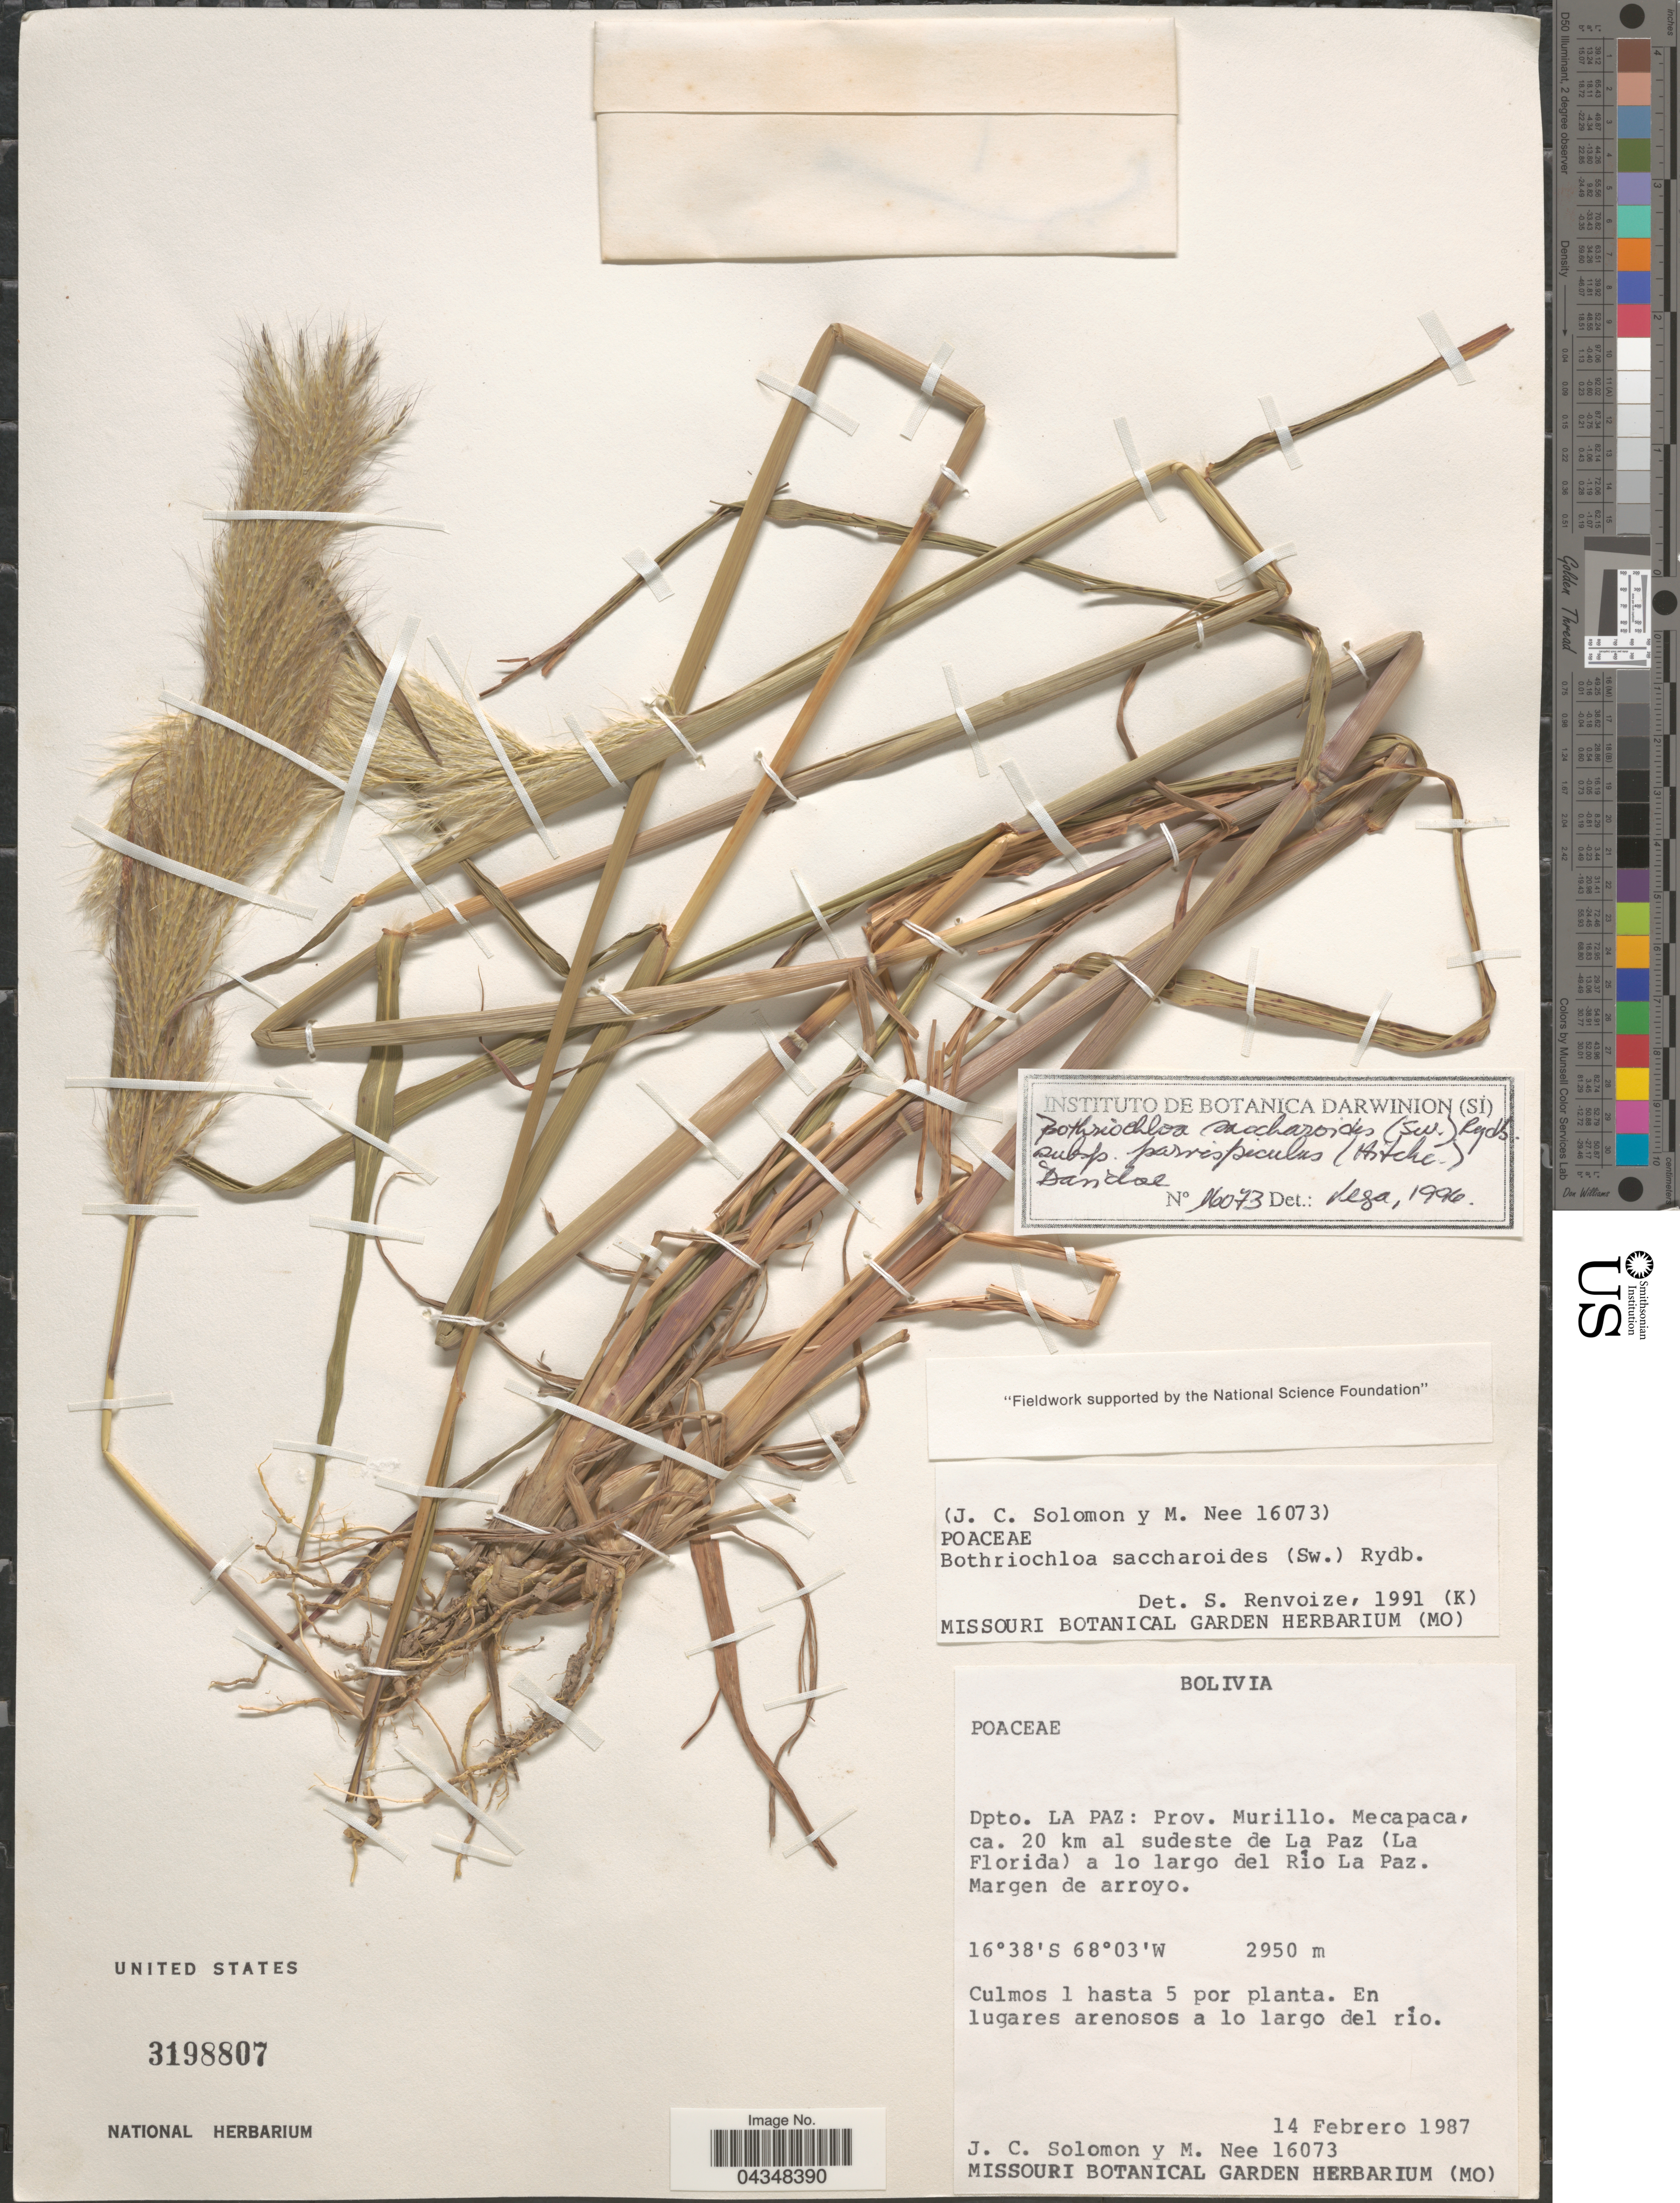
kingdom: Plantae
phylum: Tracheophyta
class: Liliopsida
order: Poales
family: Poaceae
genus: Bothriochloa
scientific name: Bothriochloa saccharoides var. parvispicula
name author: (Hitchc.) Tovar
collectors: J. C. Solomon & M. Nee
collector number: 16073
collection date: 1987-02-14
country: Bolivia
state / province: La Paz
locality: Dpto. La Paz: Prov. Murillo. Mecapaca, ca. 20 km al sudeste de La Paz (La Florida) a lo largo del Río La Paz.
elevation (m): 2950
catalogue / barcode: US 3198807